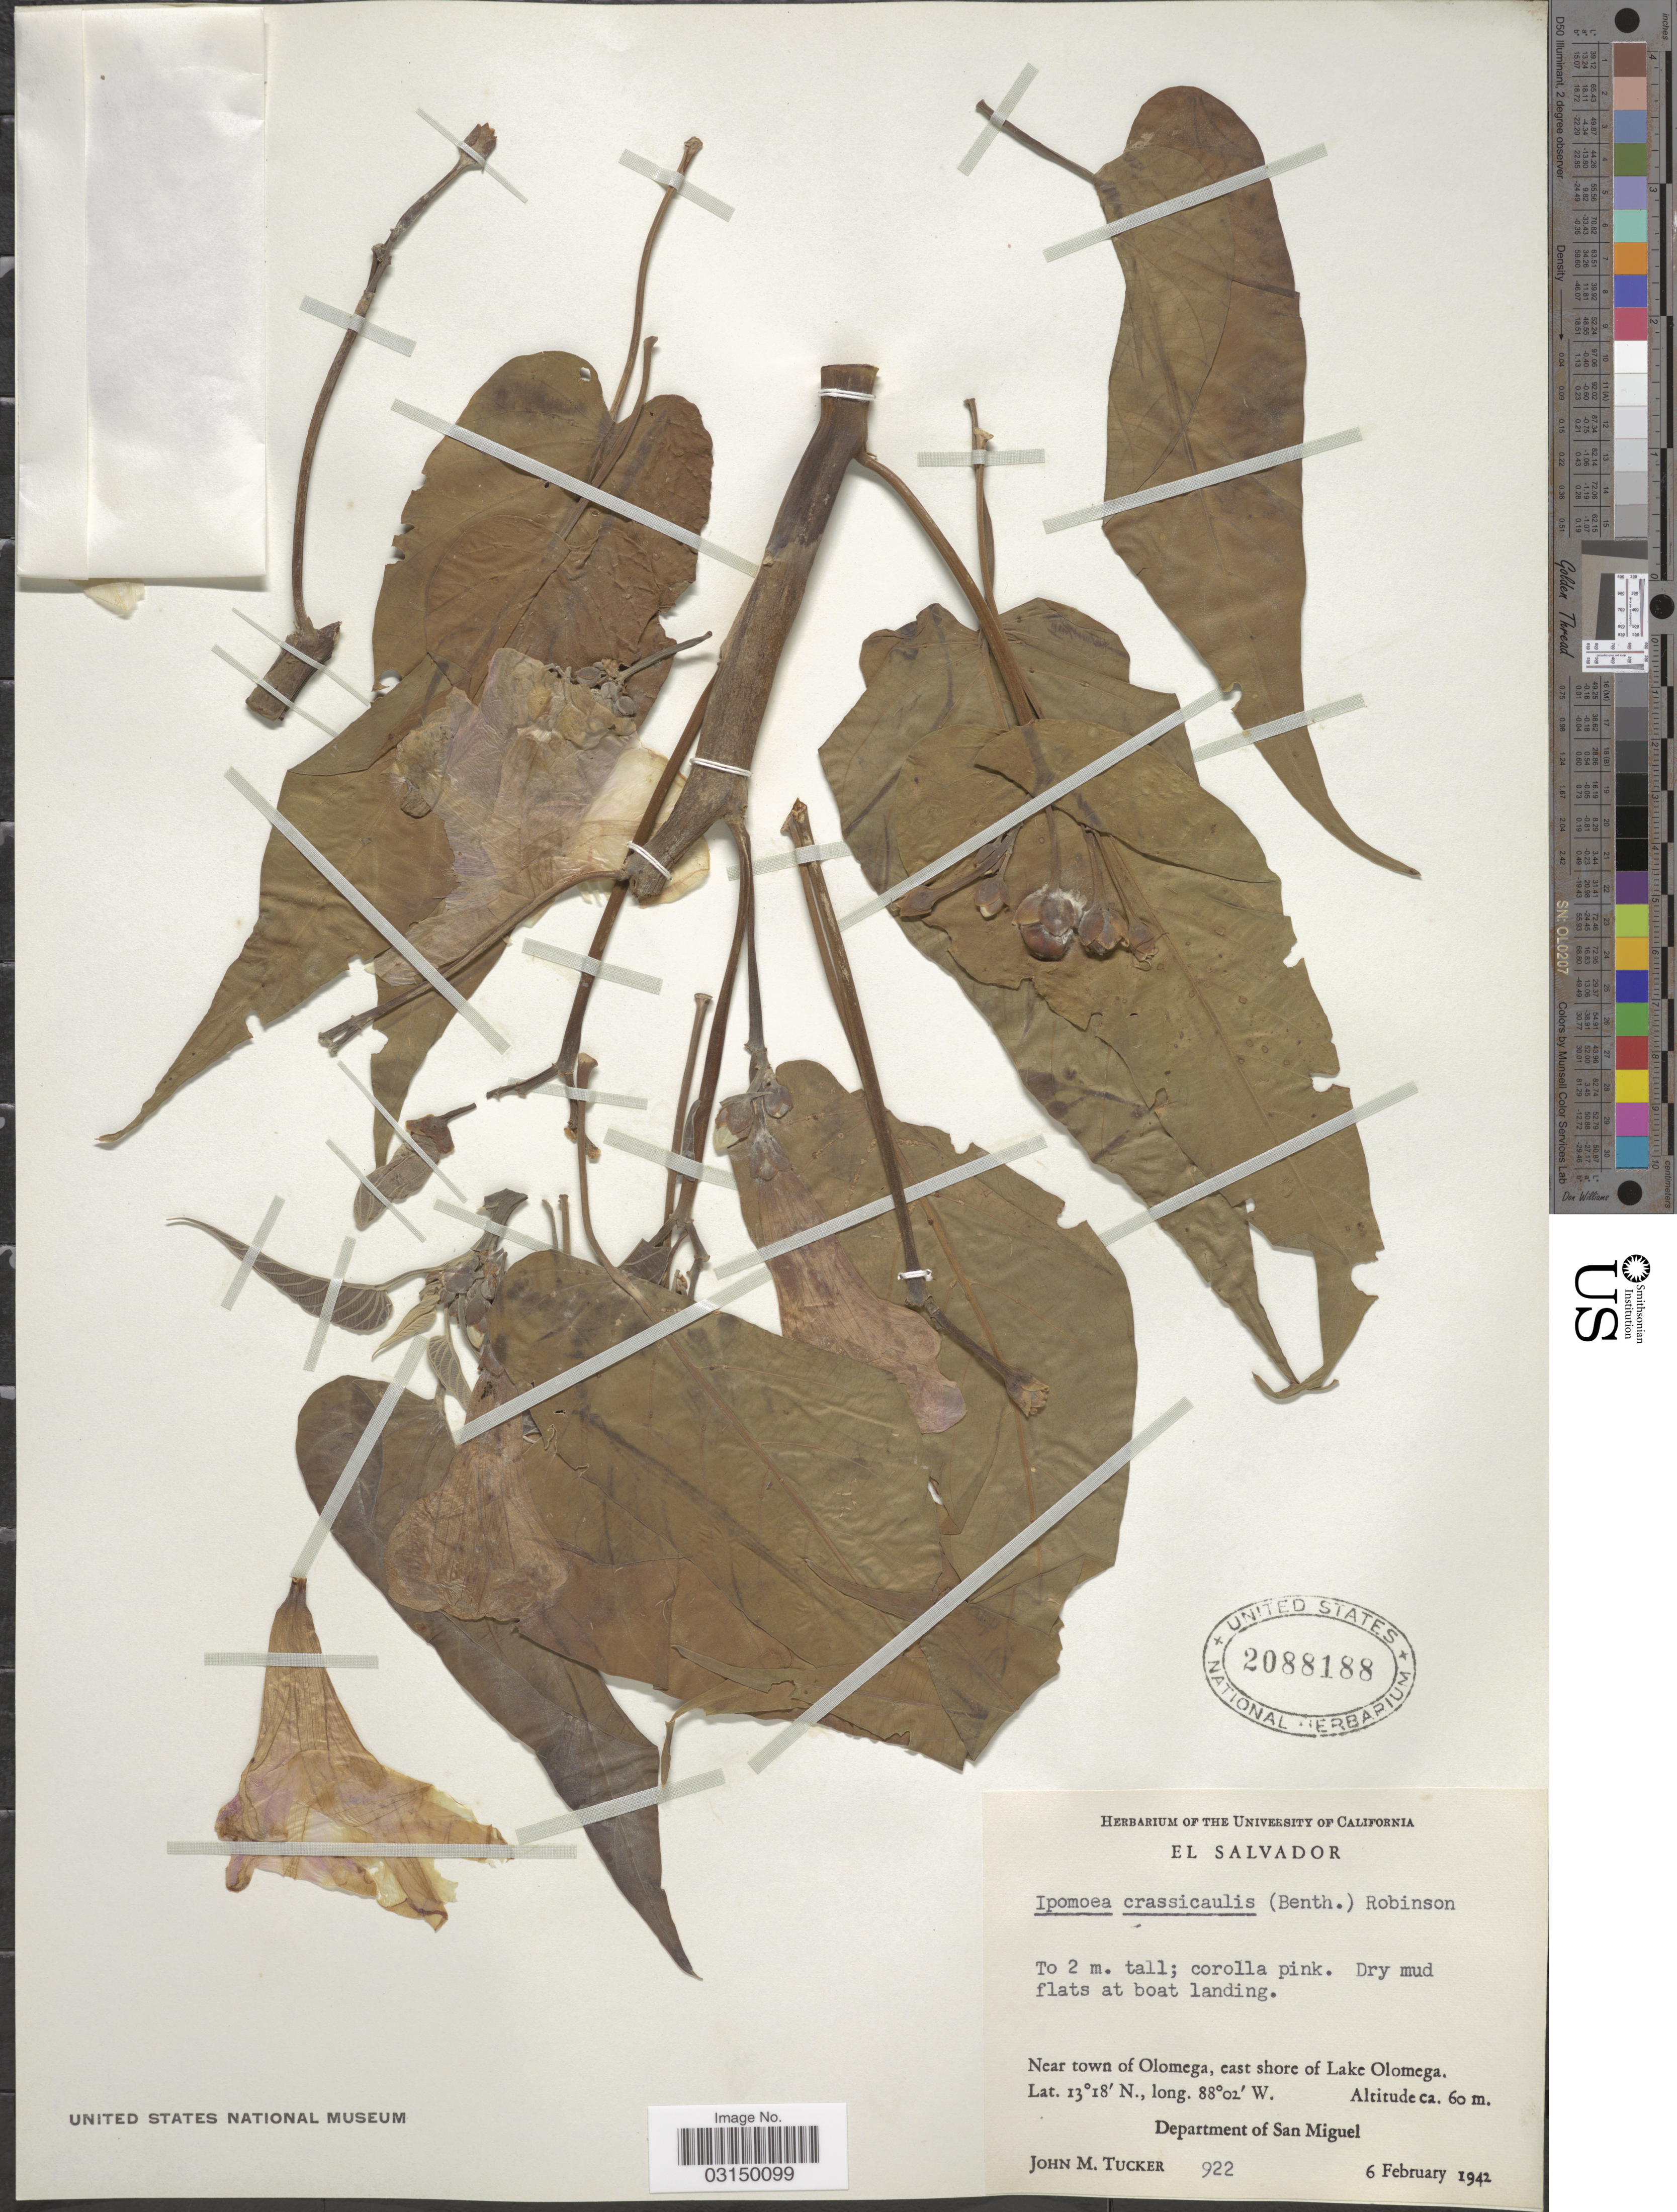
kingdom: Plantae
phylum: Tracheophyta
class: Magnoliopsida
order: Solanales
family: Convolvulaceae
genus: Ipomoea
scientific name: Ipomoea carnea subsp. fistulosa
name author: (Mart. ex Choisy) D.F. Austin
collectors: J. M. Tucker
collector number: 922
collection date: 1942-02-06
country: El Salvador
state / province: San Miguel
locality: Near town of Olomega, east shore of Lake Olomega. Department of San Miguel.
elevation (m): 60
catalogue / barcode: US 2088188